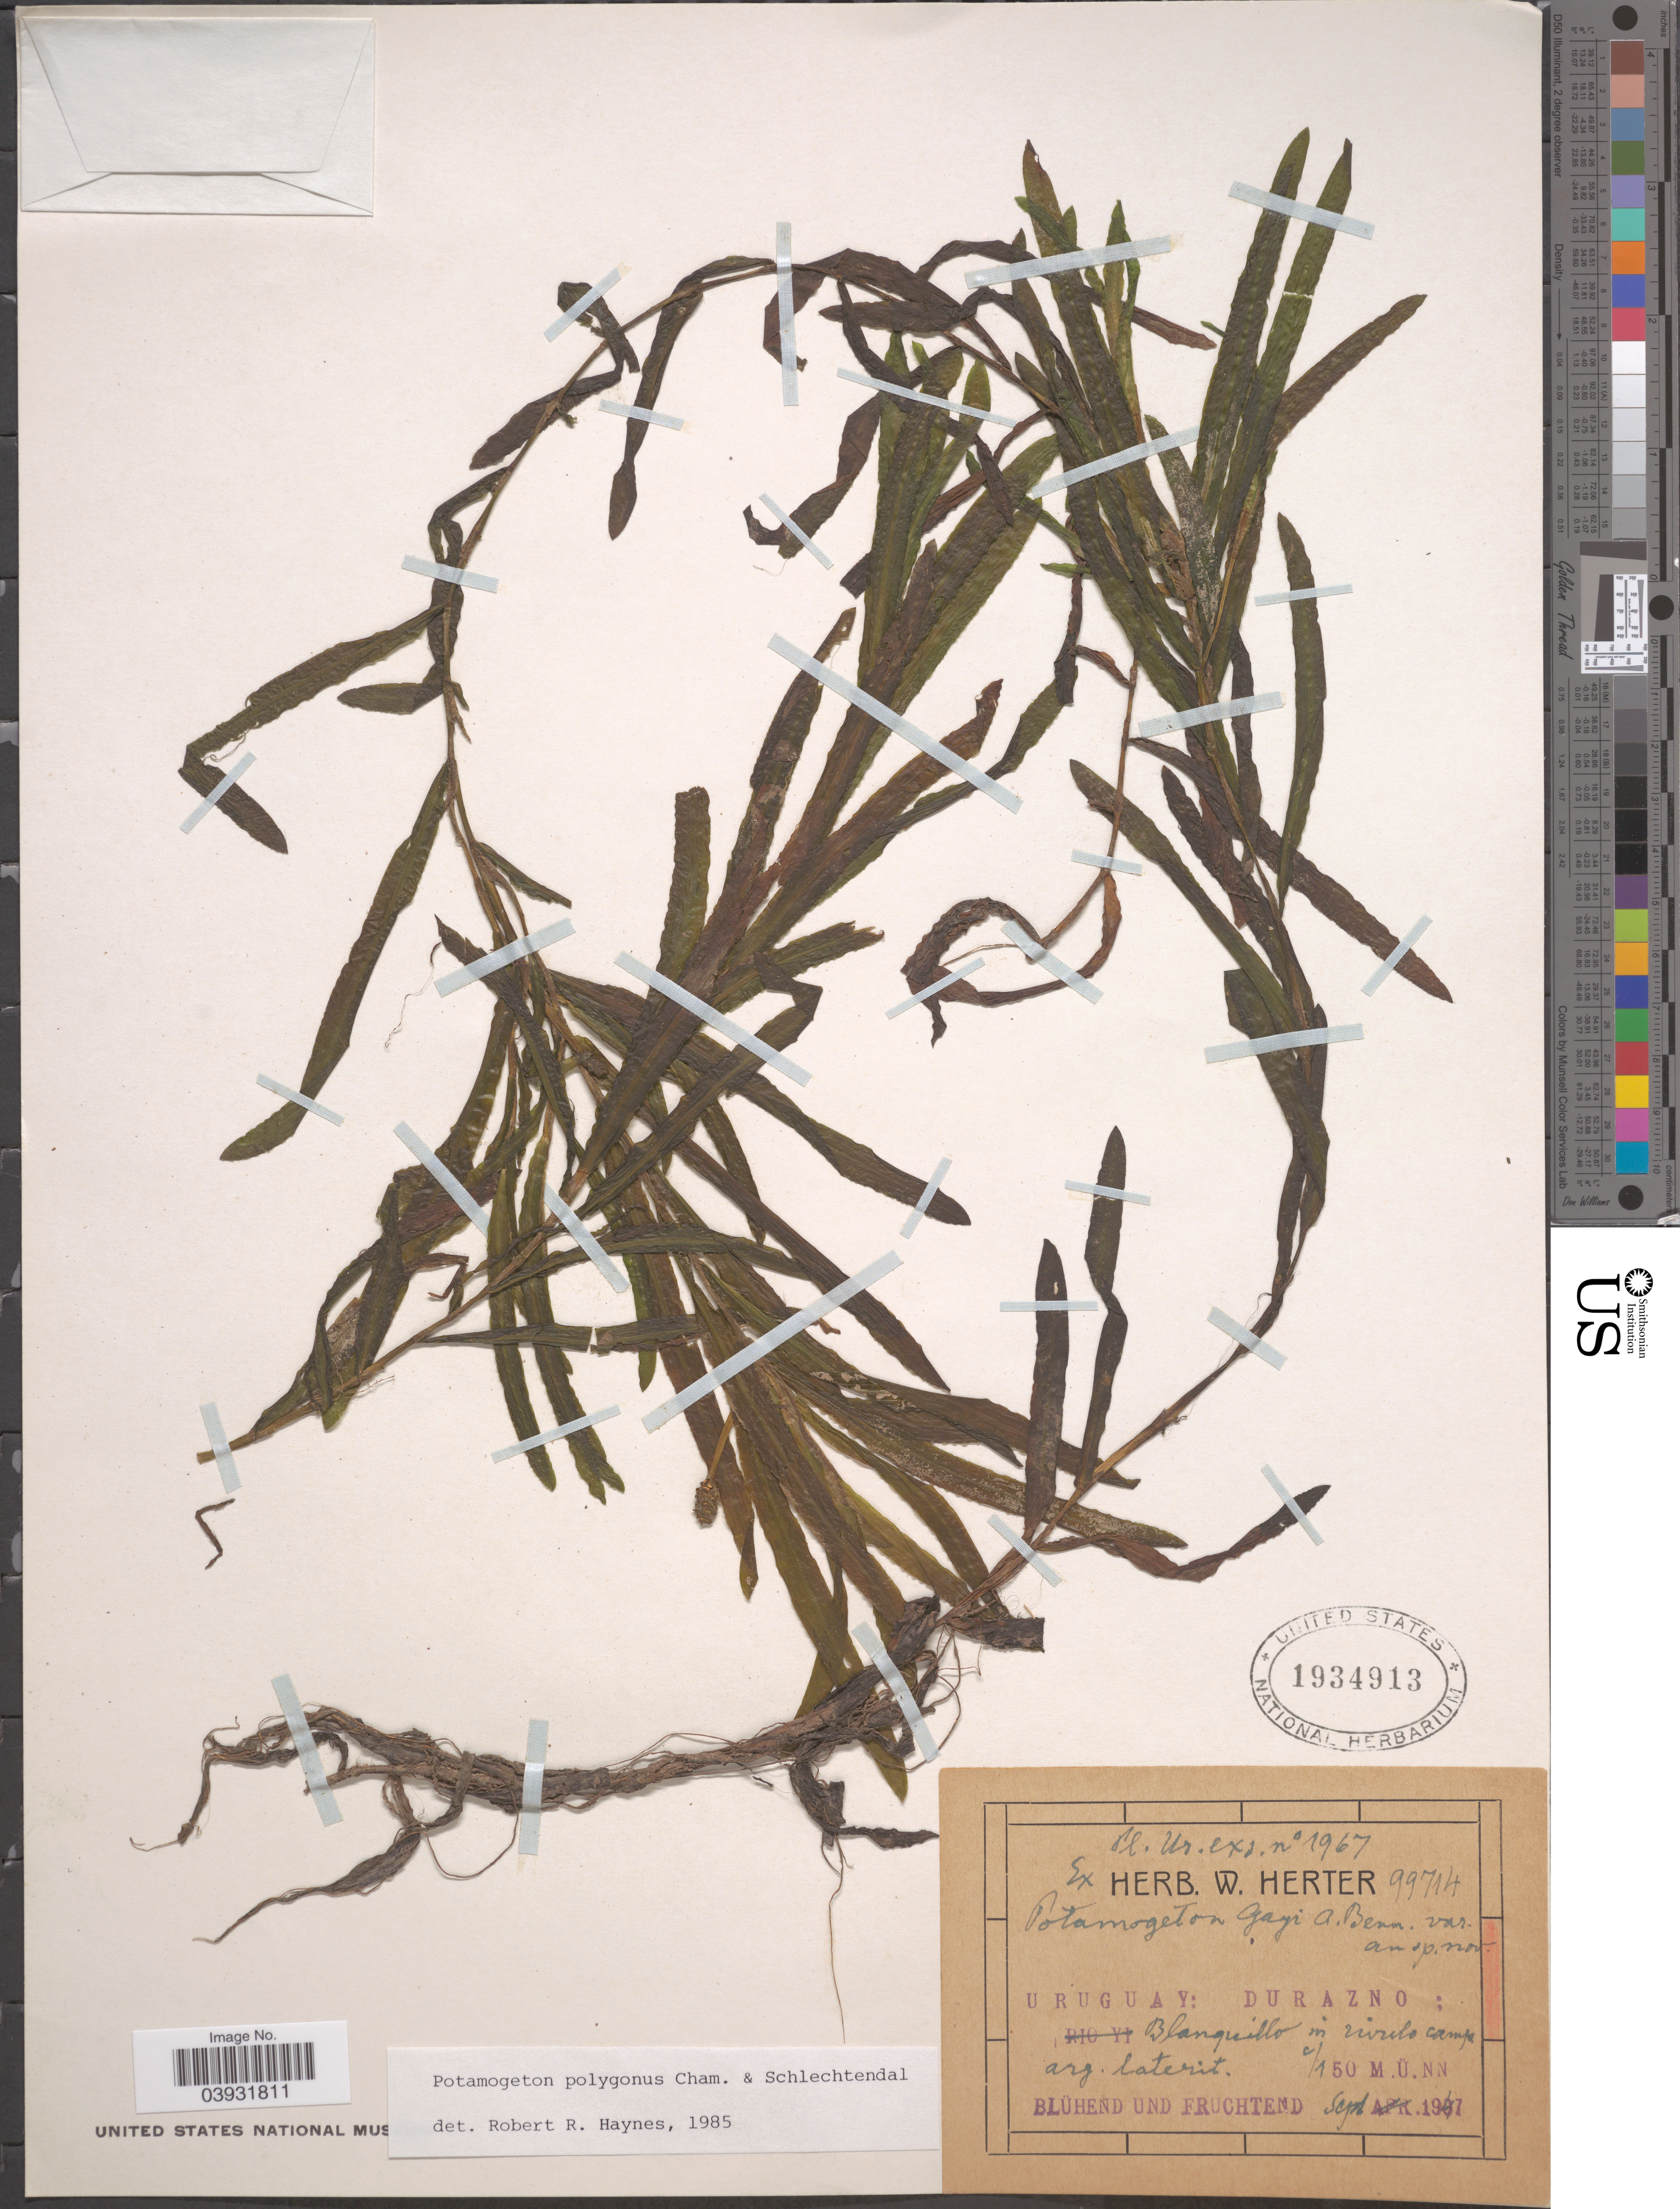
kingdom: Plantae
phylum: Tracheophyta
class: Liliopsida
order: Alismatales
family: Potamogetonaceae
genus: Potamogeton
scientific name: Potamogeton polygonus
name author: Cham. ex Schltdl.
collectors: ex Herb. W.G. Herter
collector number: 1967/99714?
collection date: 1947-09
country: Uruguay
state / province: Durazno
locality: Blanquillo in rivulo camp arg. laterit.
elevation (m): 150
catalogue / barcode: US 1934913